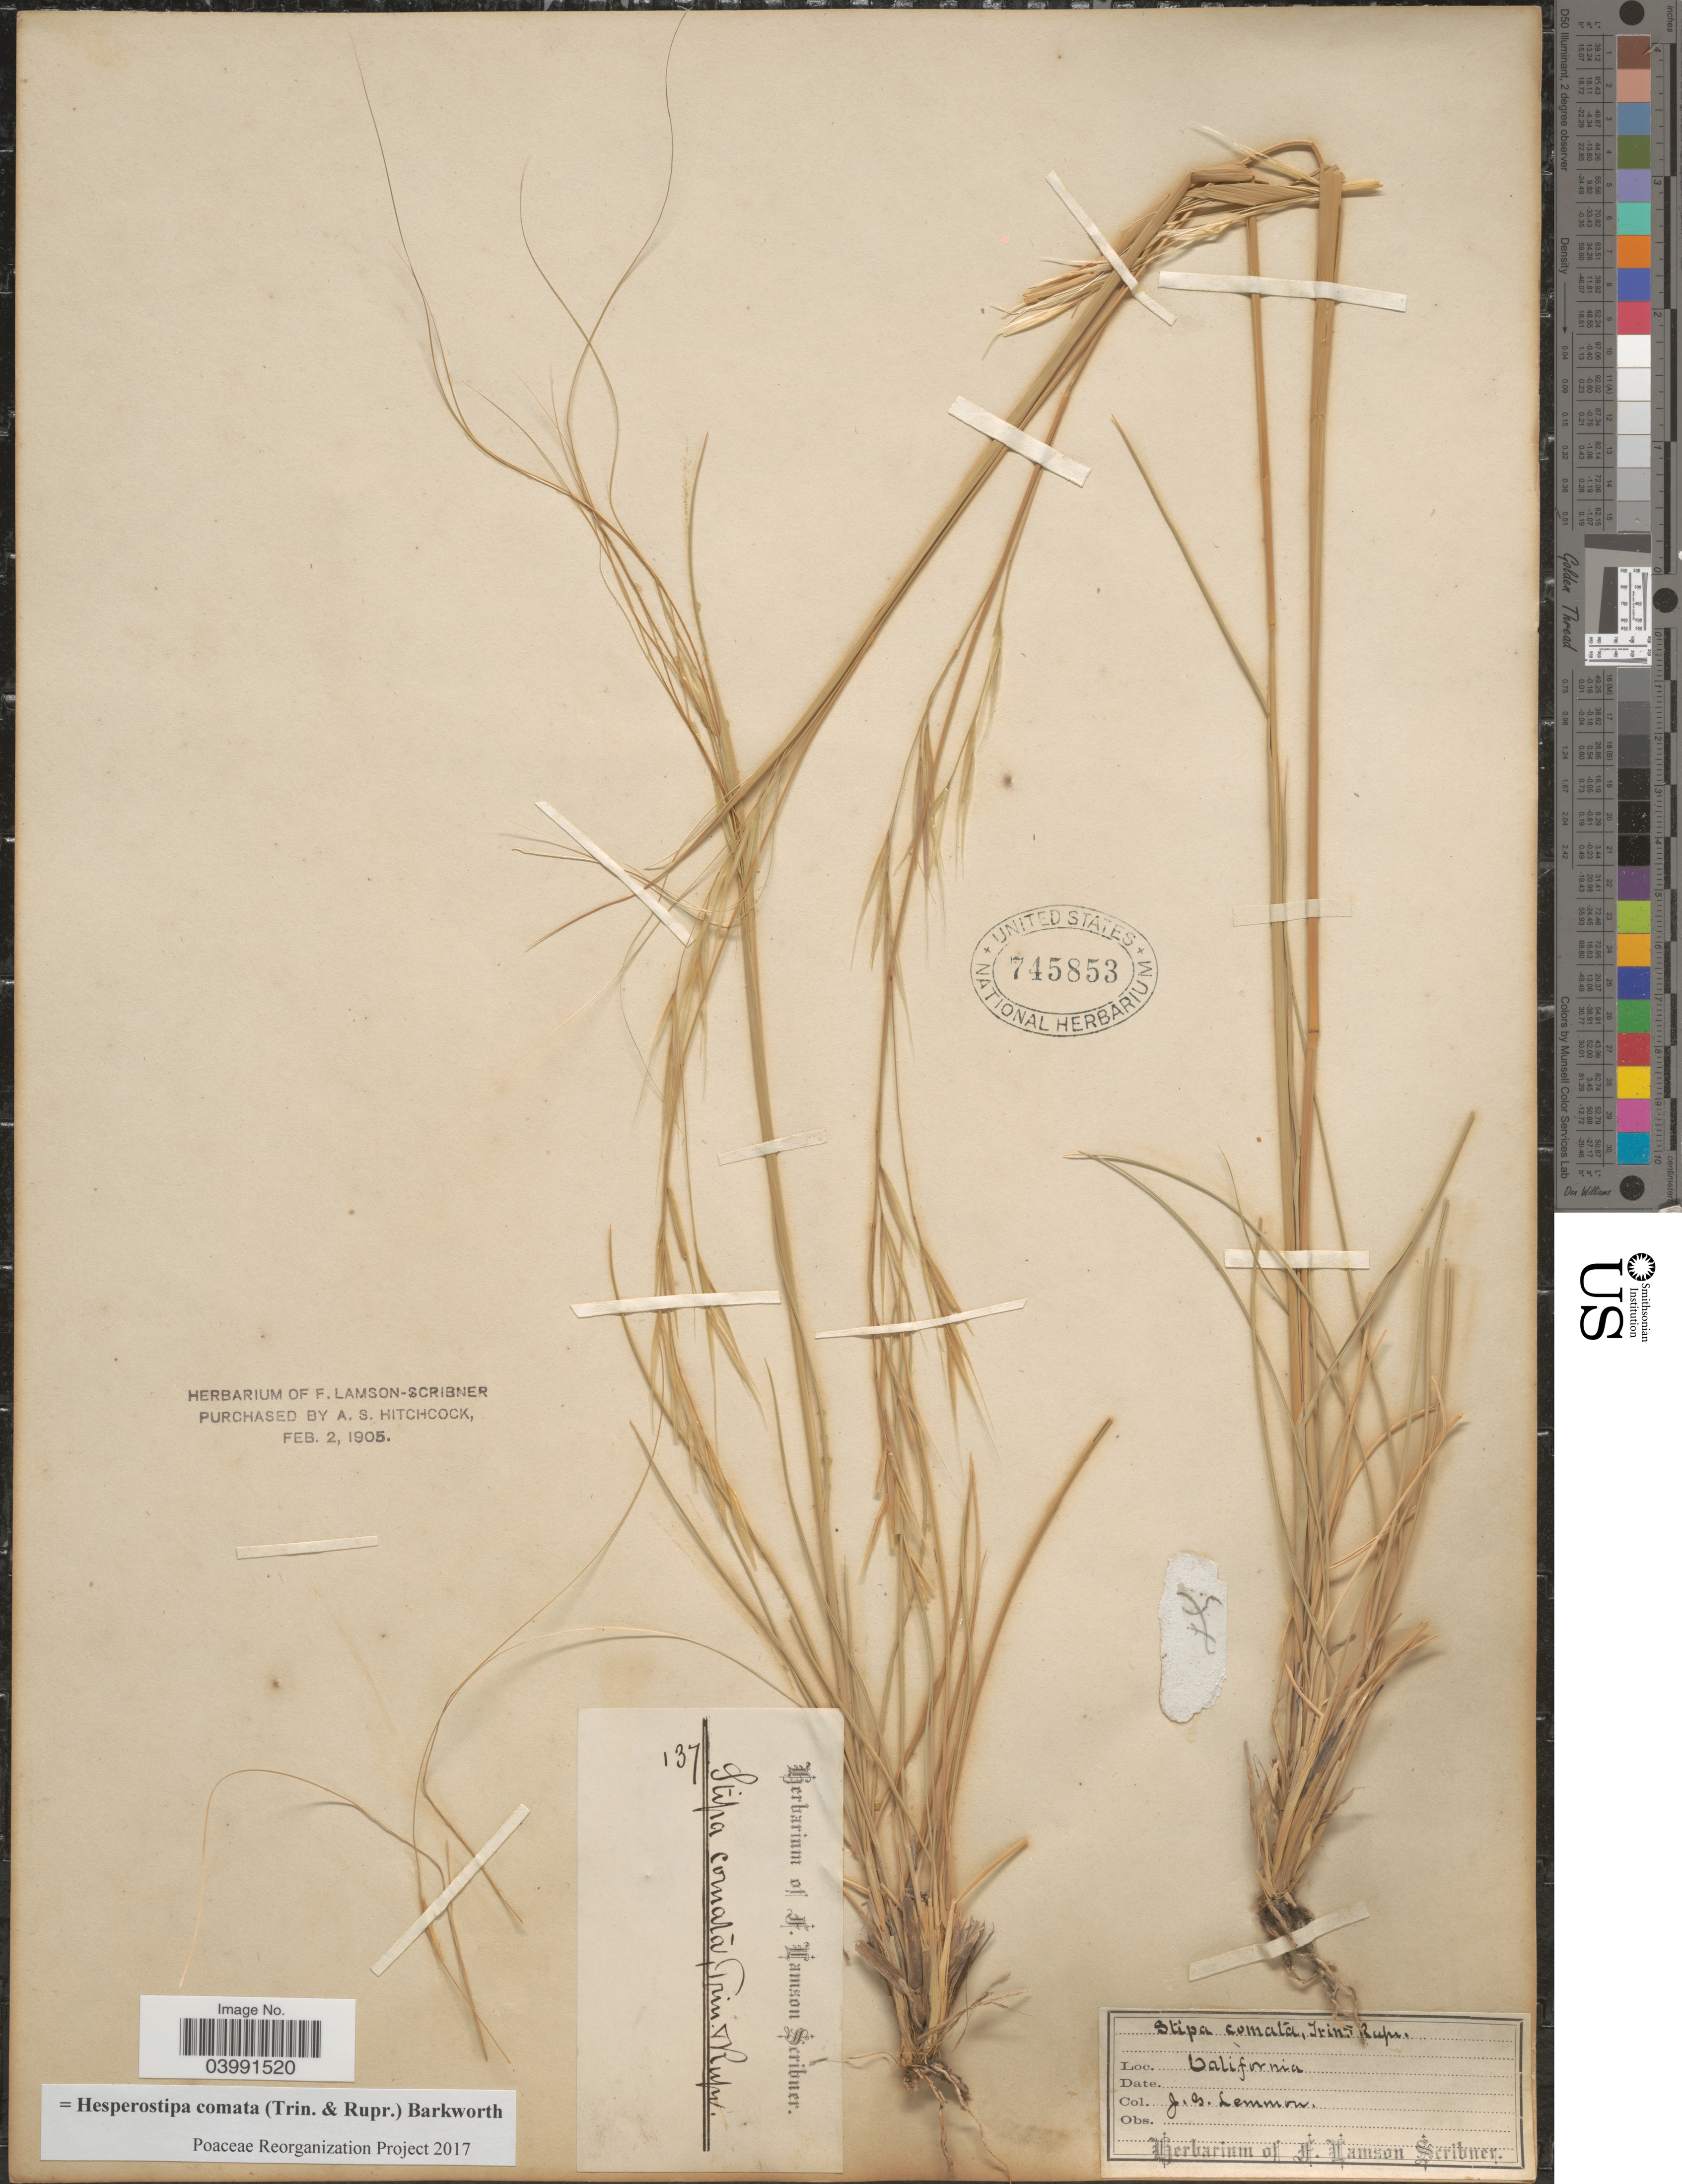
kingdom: Plantae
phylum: Tracheophyta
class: Liliopsida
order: Poales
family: Poaceae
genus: Hesperostipa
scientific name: Hesperostipa comata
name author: (Trin. & Rupr.) Barkworth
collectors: J. Lemmon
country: United States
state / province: California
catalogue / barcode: US 745853